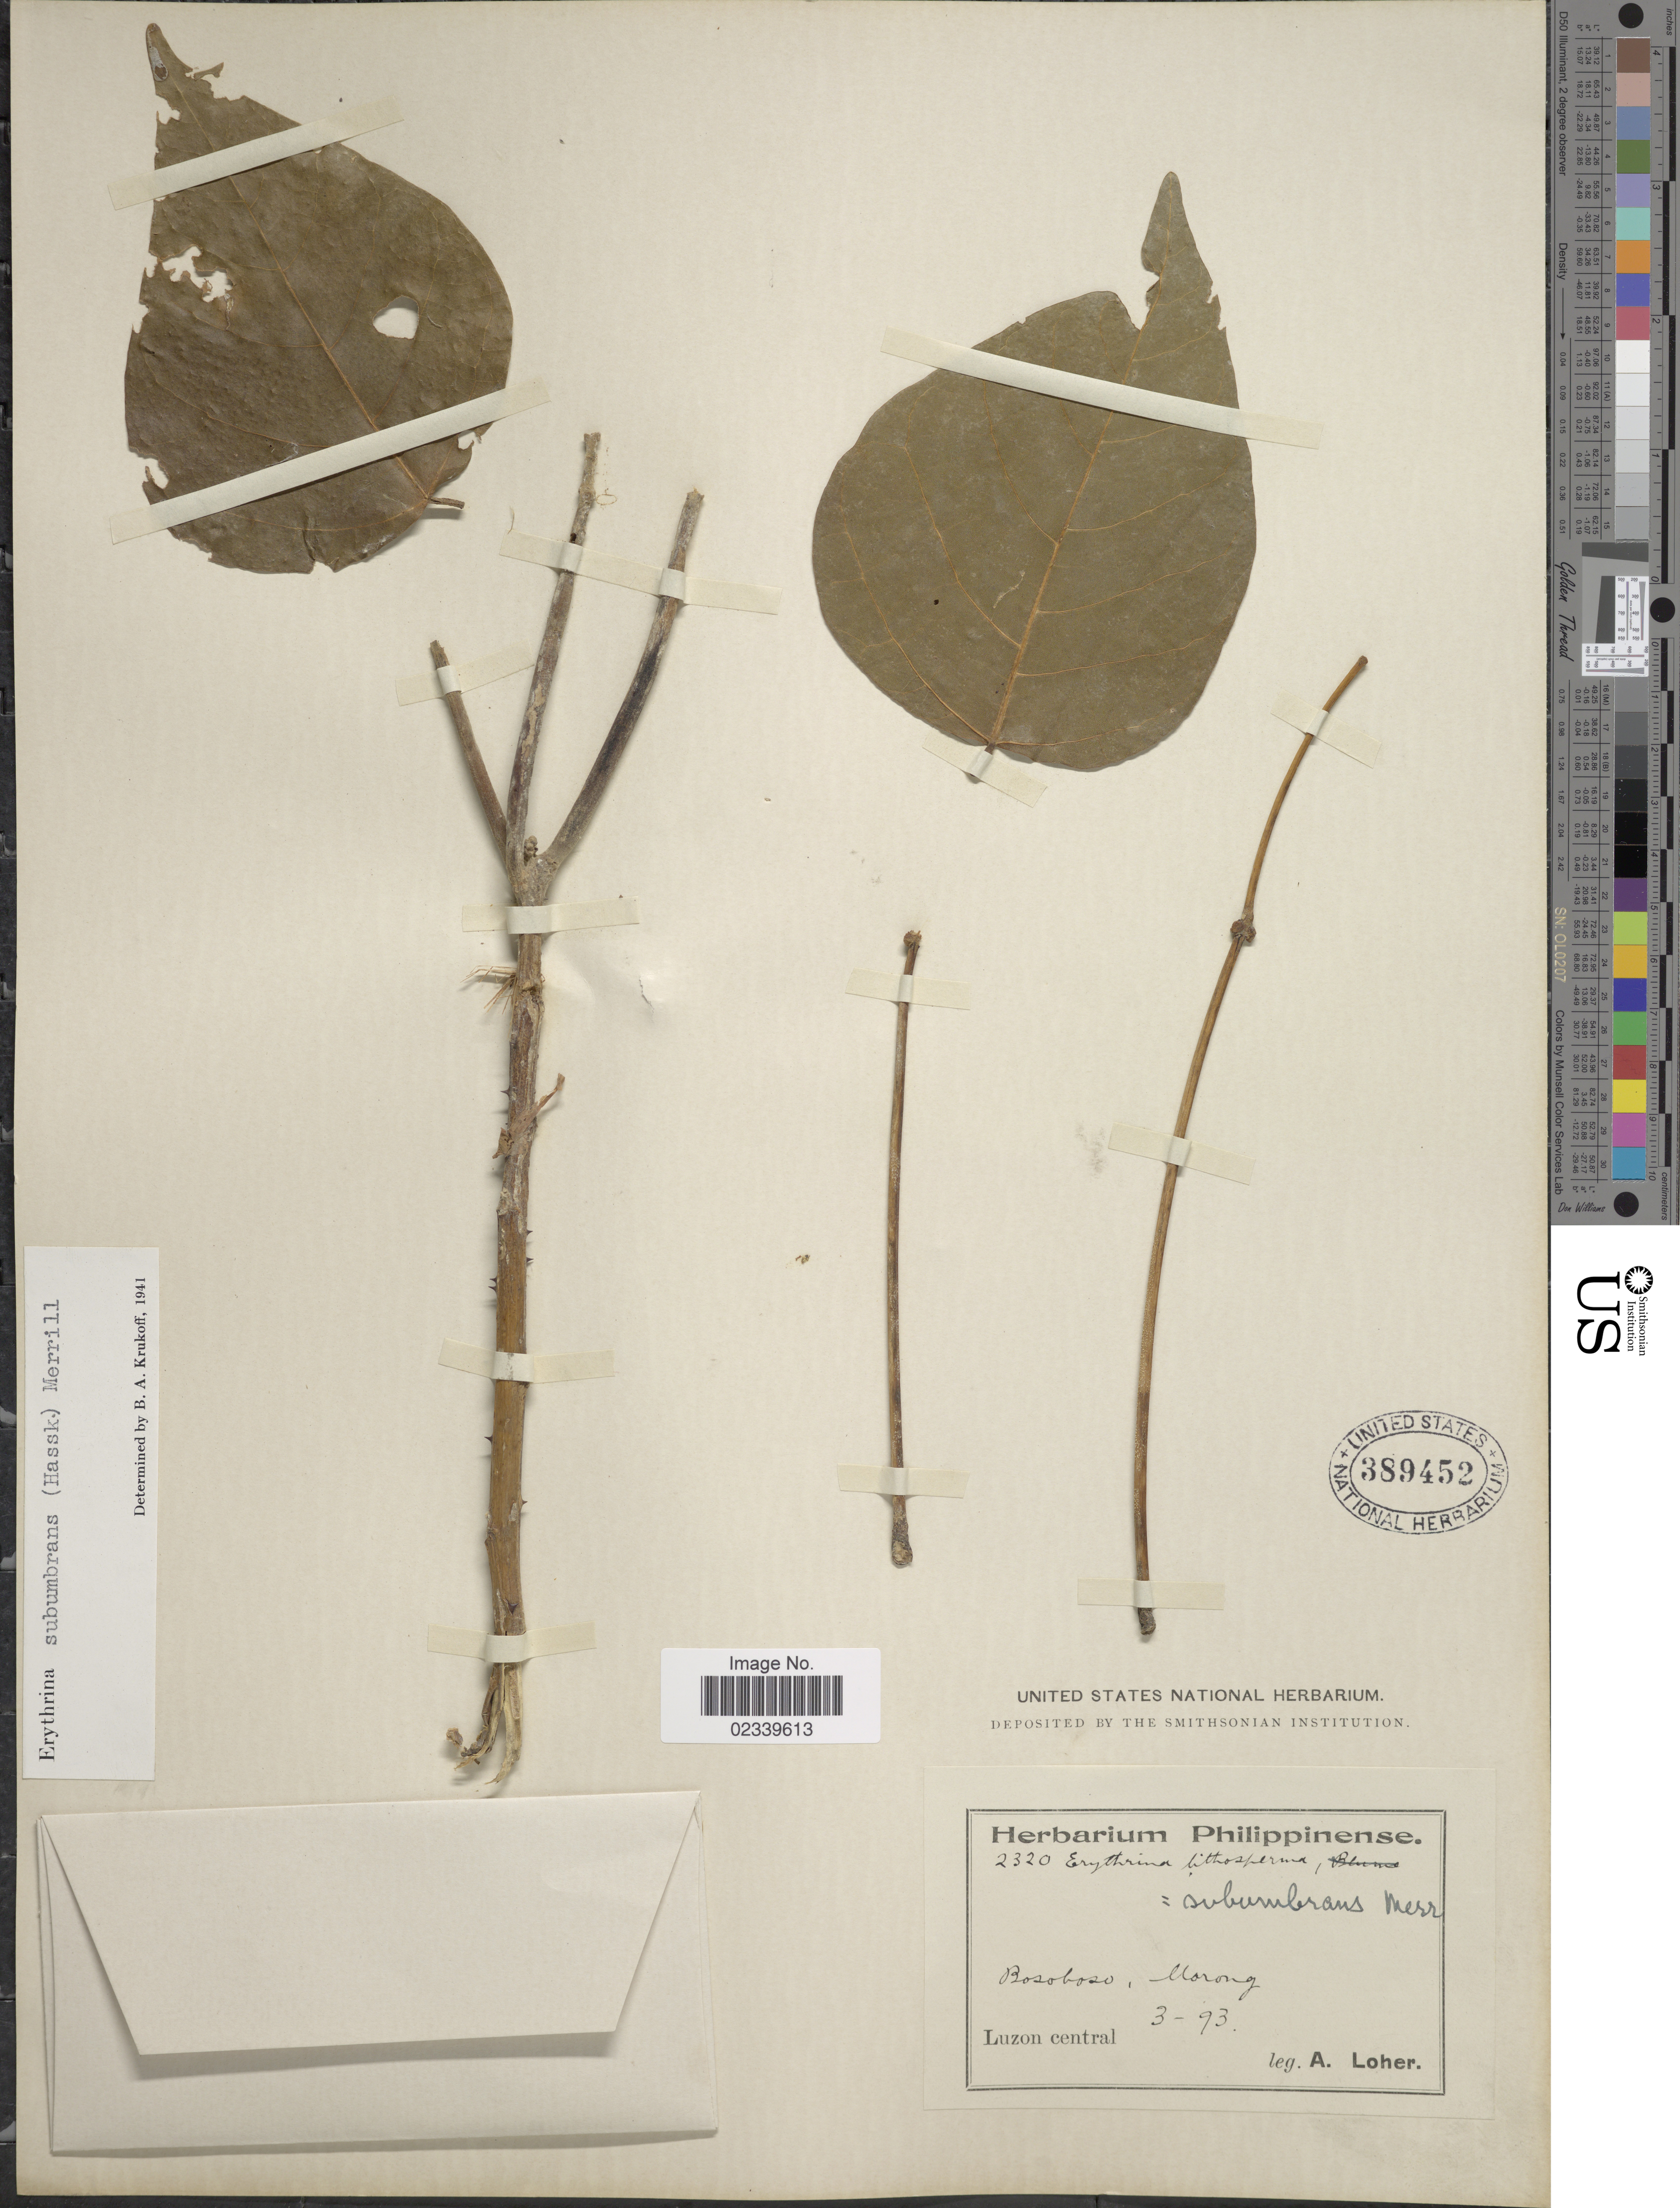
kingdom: Plantae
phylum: Tracheophyta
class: Magnoliopsida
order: Fabales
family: Fabaceae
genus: Erythrina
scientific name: Erythrina subumbrans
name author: (Hassk.) Merr.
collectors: A. Loher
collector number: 2320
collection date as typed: Transcribed d/m/y: /3/93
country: Philippines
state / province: Central Luzon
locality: Bosoboso, Morong, Luzon central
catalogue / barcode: US 389452